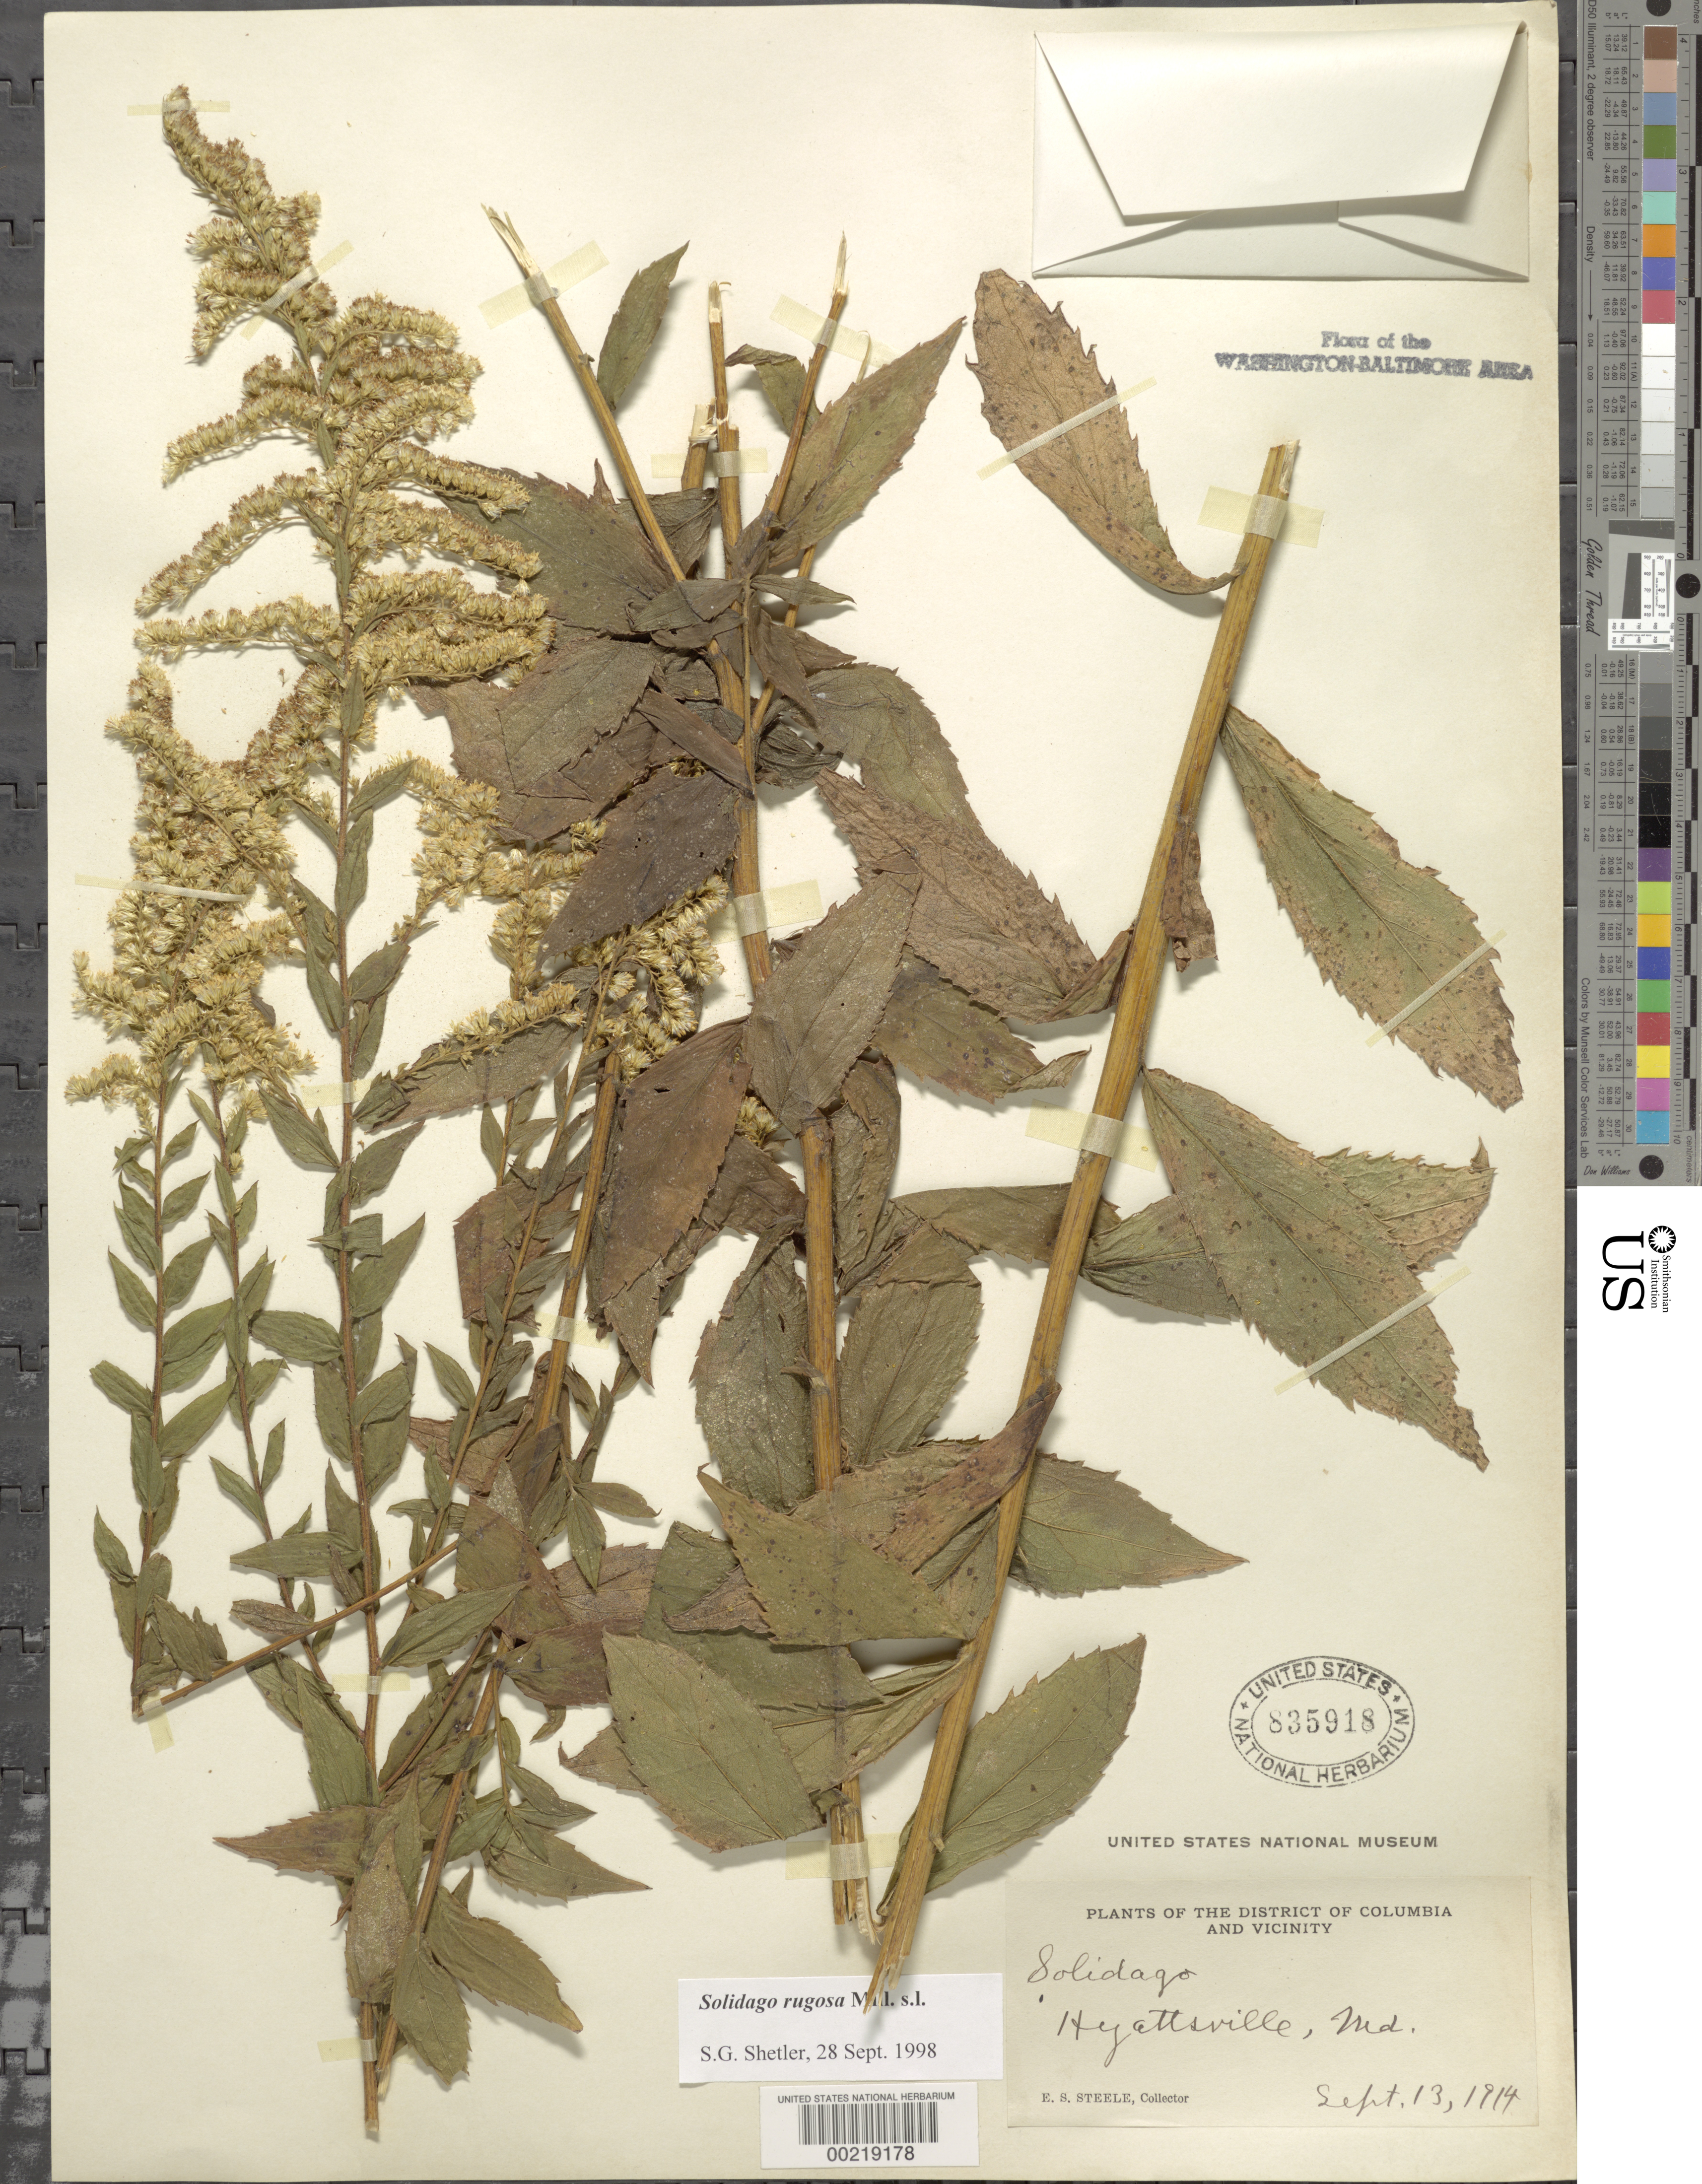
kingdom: Plantae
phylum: Tracheophyta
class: Magnoliopsida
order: Asterales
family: Asteraceae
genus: Solidago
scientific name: Solidago rugosa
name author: Mill.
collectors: E. Steele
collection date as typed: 13 Sep 1914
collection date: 1914-09-13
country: United States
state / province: Maryland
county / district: Prince George's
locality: Hyattsville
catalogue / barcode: US 835918